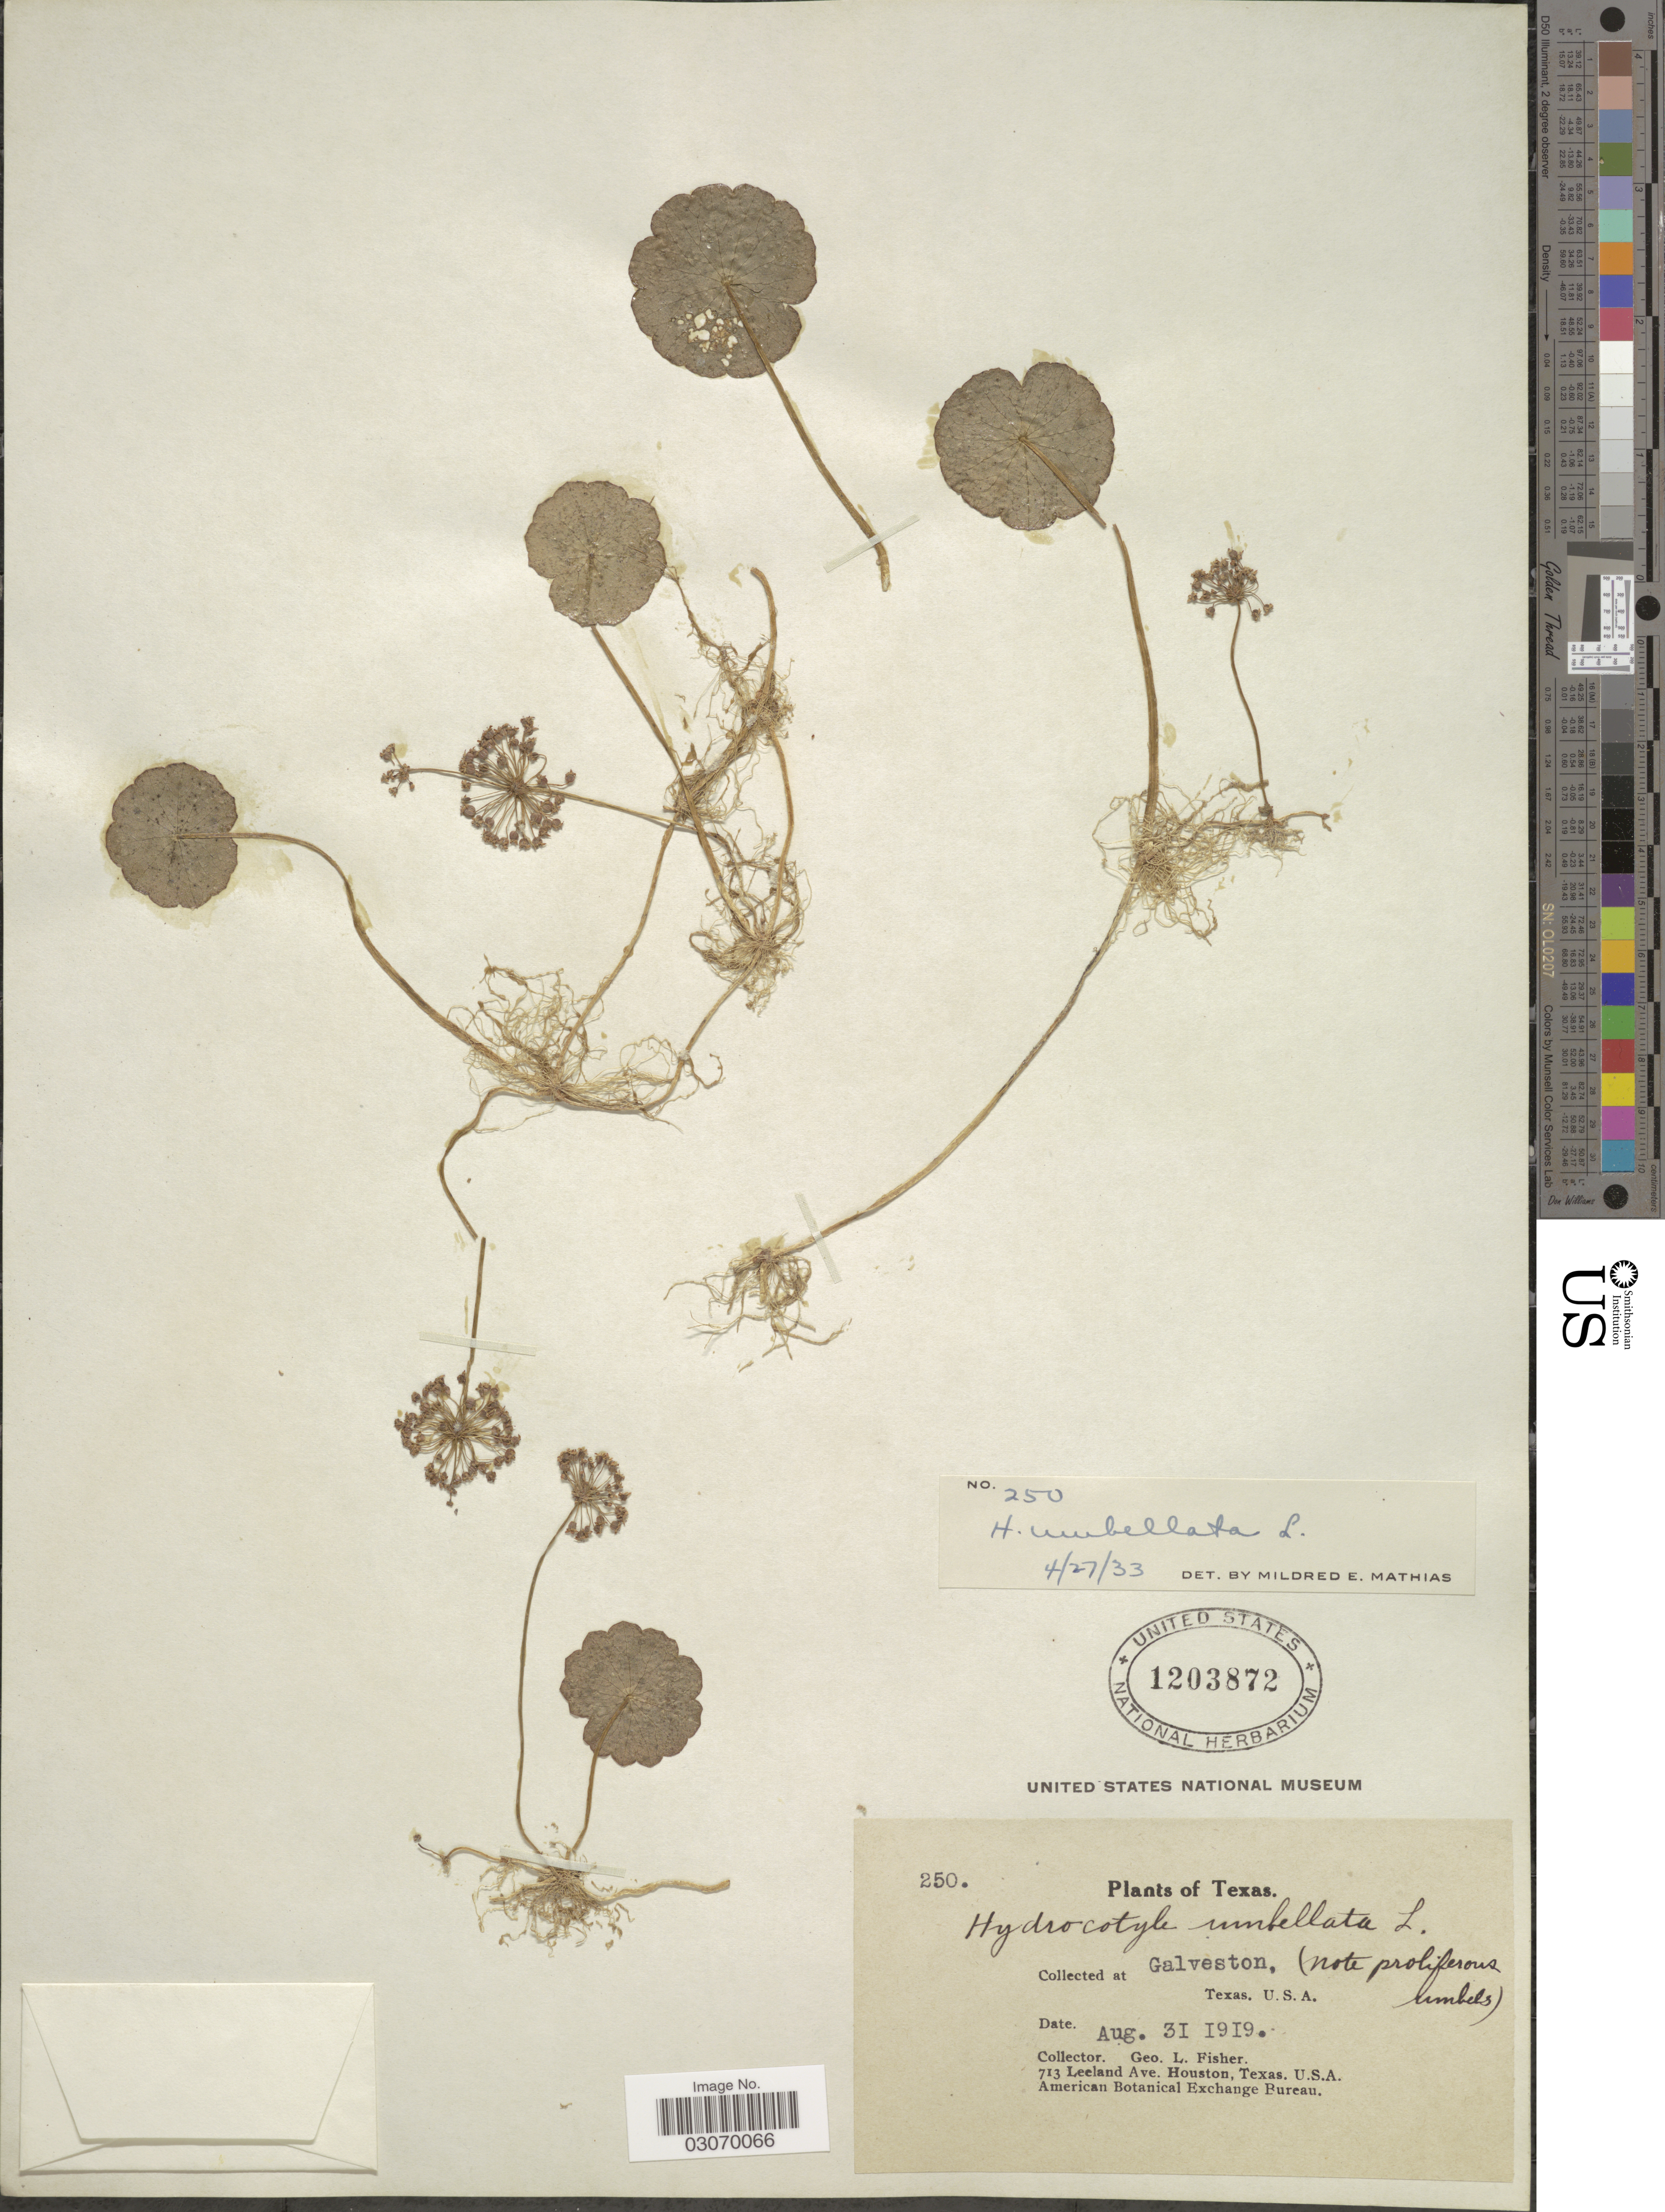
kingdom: Plantae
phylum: Tracheophyta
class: Magnoliopsida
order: Apiales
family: Araliaceae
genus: Hydrocotyle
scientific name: Hydrocotyle umbellata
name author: L.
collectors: G. L. Fisher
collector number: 250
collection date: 1919-08-31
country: United States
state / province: Texas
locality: Galveston.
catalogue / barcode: US 1203872